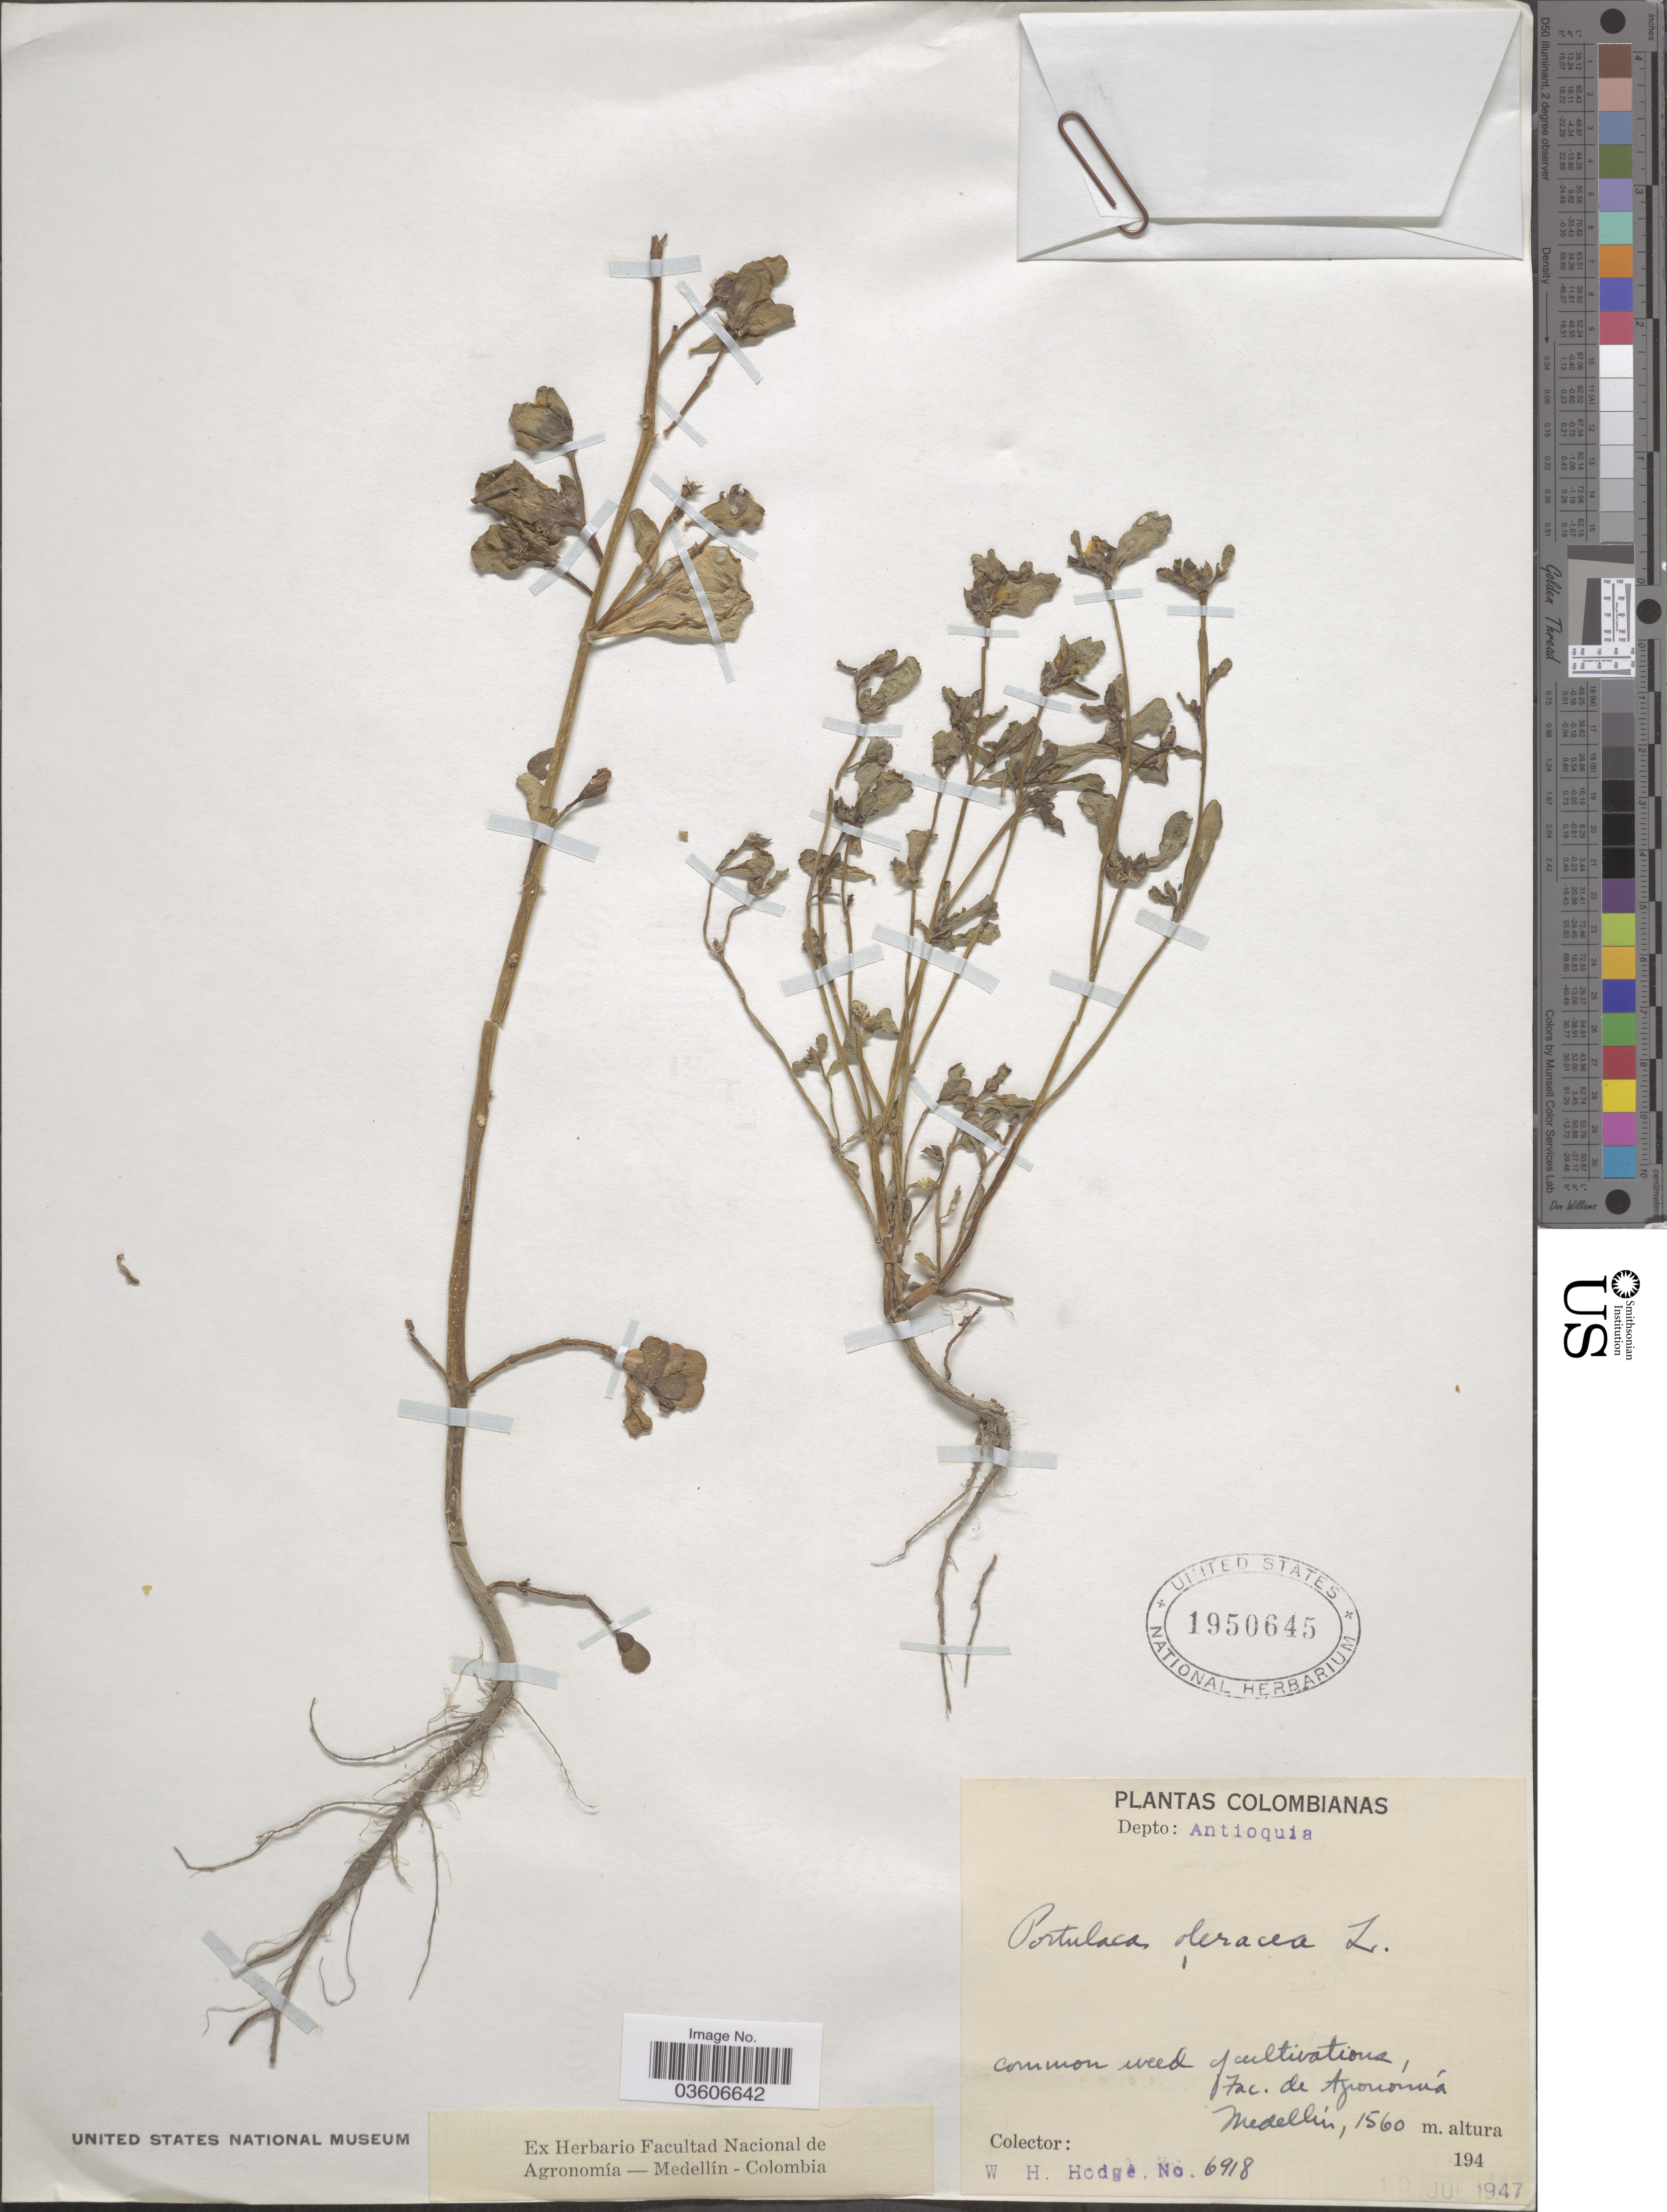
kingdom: Plantae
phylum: Tracheophyta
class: Magnoliopsida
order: Caryophyllales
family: Portulacaceae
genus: Portulaca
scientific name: Portulaca oleracea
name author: L.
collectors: W. Hodge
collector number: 6918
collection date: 1947-07-10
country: Colombia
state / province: Antioquia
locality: Depto: Antioquia. Fac. de Agronómía. Medellín.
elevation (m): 1560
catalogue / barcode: US 1950645